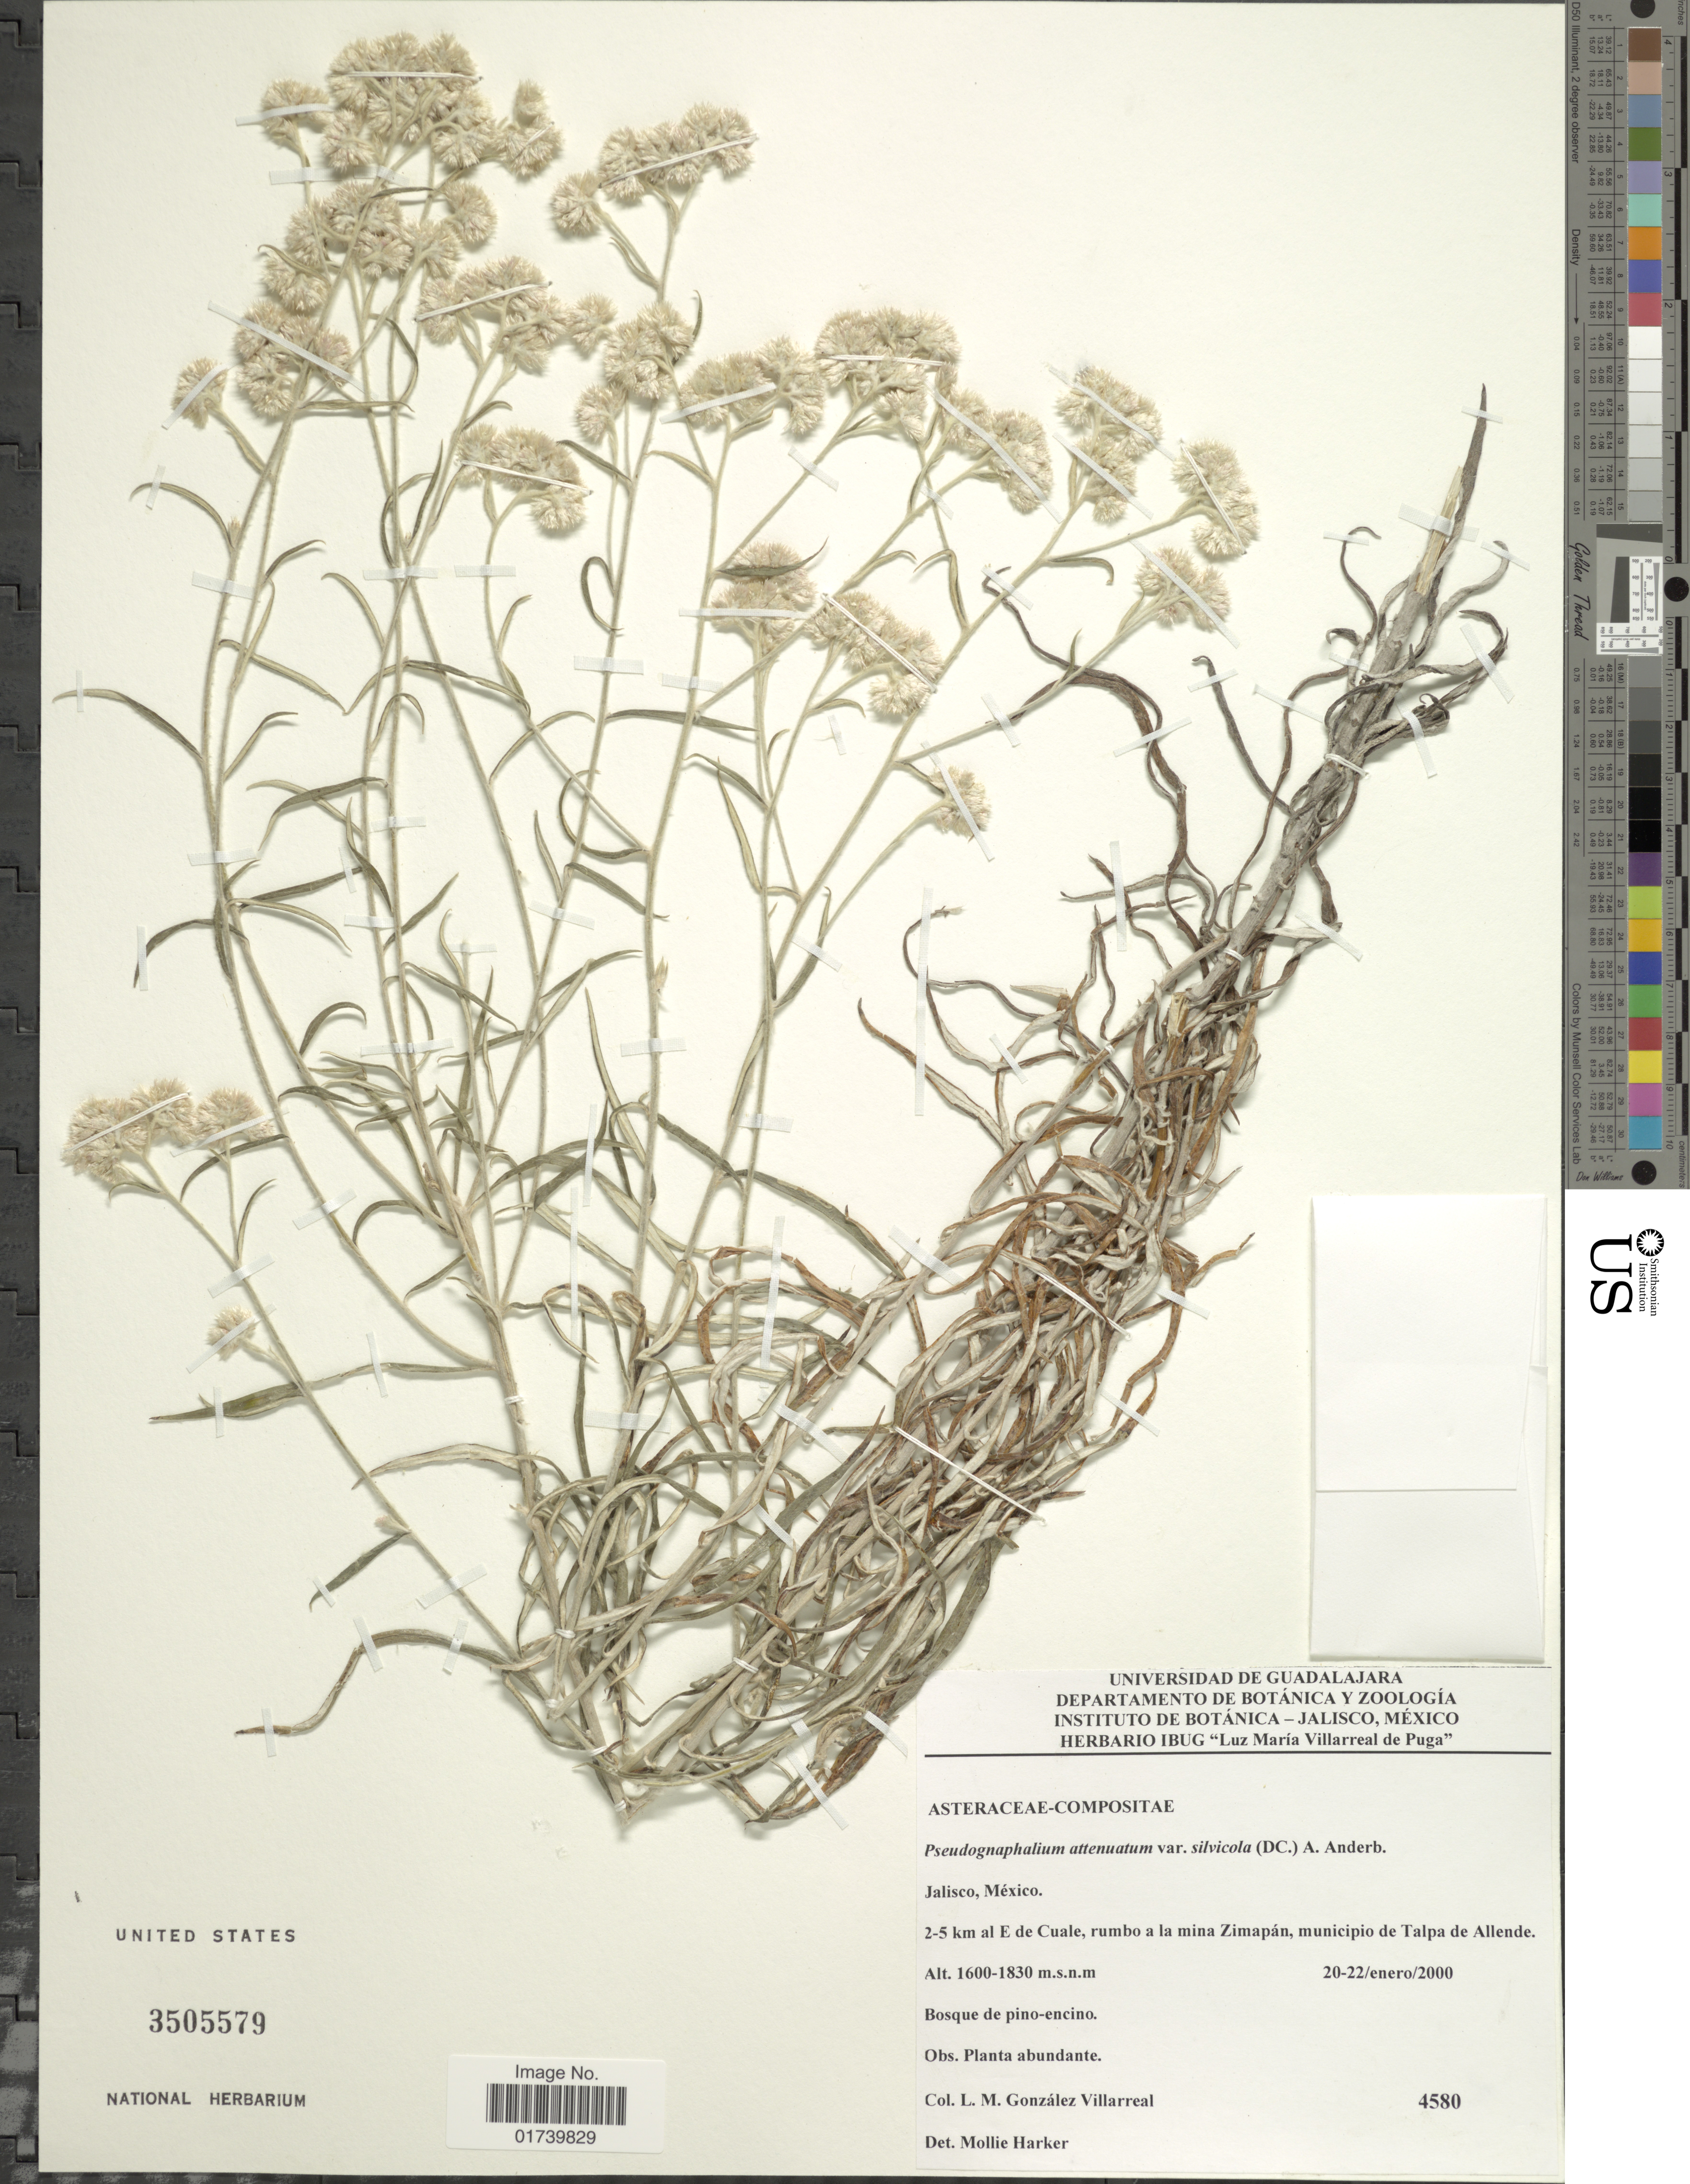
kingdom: Plantae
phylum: Tracheophyta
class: Magnoliopsida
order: Asterales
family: Asteraceae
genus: Pseudognaphalium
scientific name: Pseudognaphalium attenuatum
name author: (DC.) Anderb.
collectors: L. M. González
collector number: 4580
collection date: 2000-01-20/2000-01-22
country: Mexico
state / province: Jalisco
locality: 2-5 km al E de Cuale, rumbo a la mina Zimapan, municipio de Talpa de Allende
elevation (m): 1600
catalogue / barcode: US 3505579